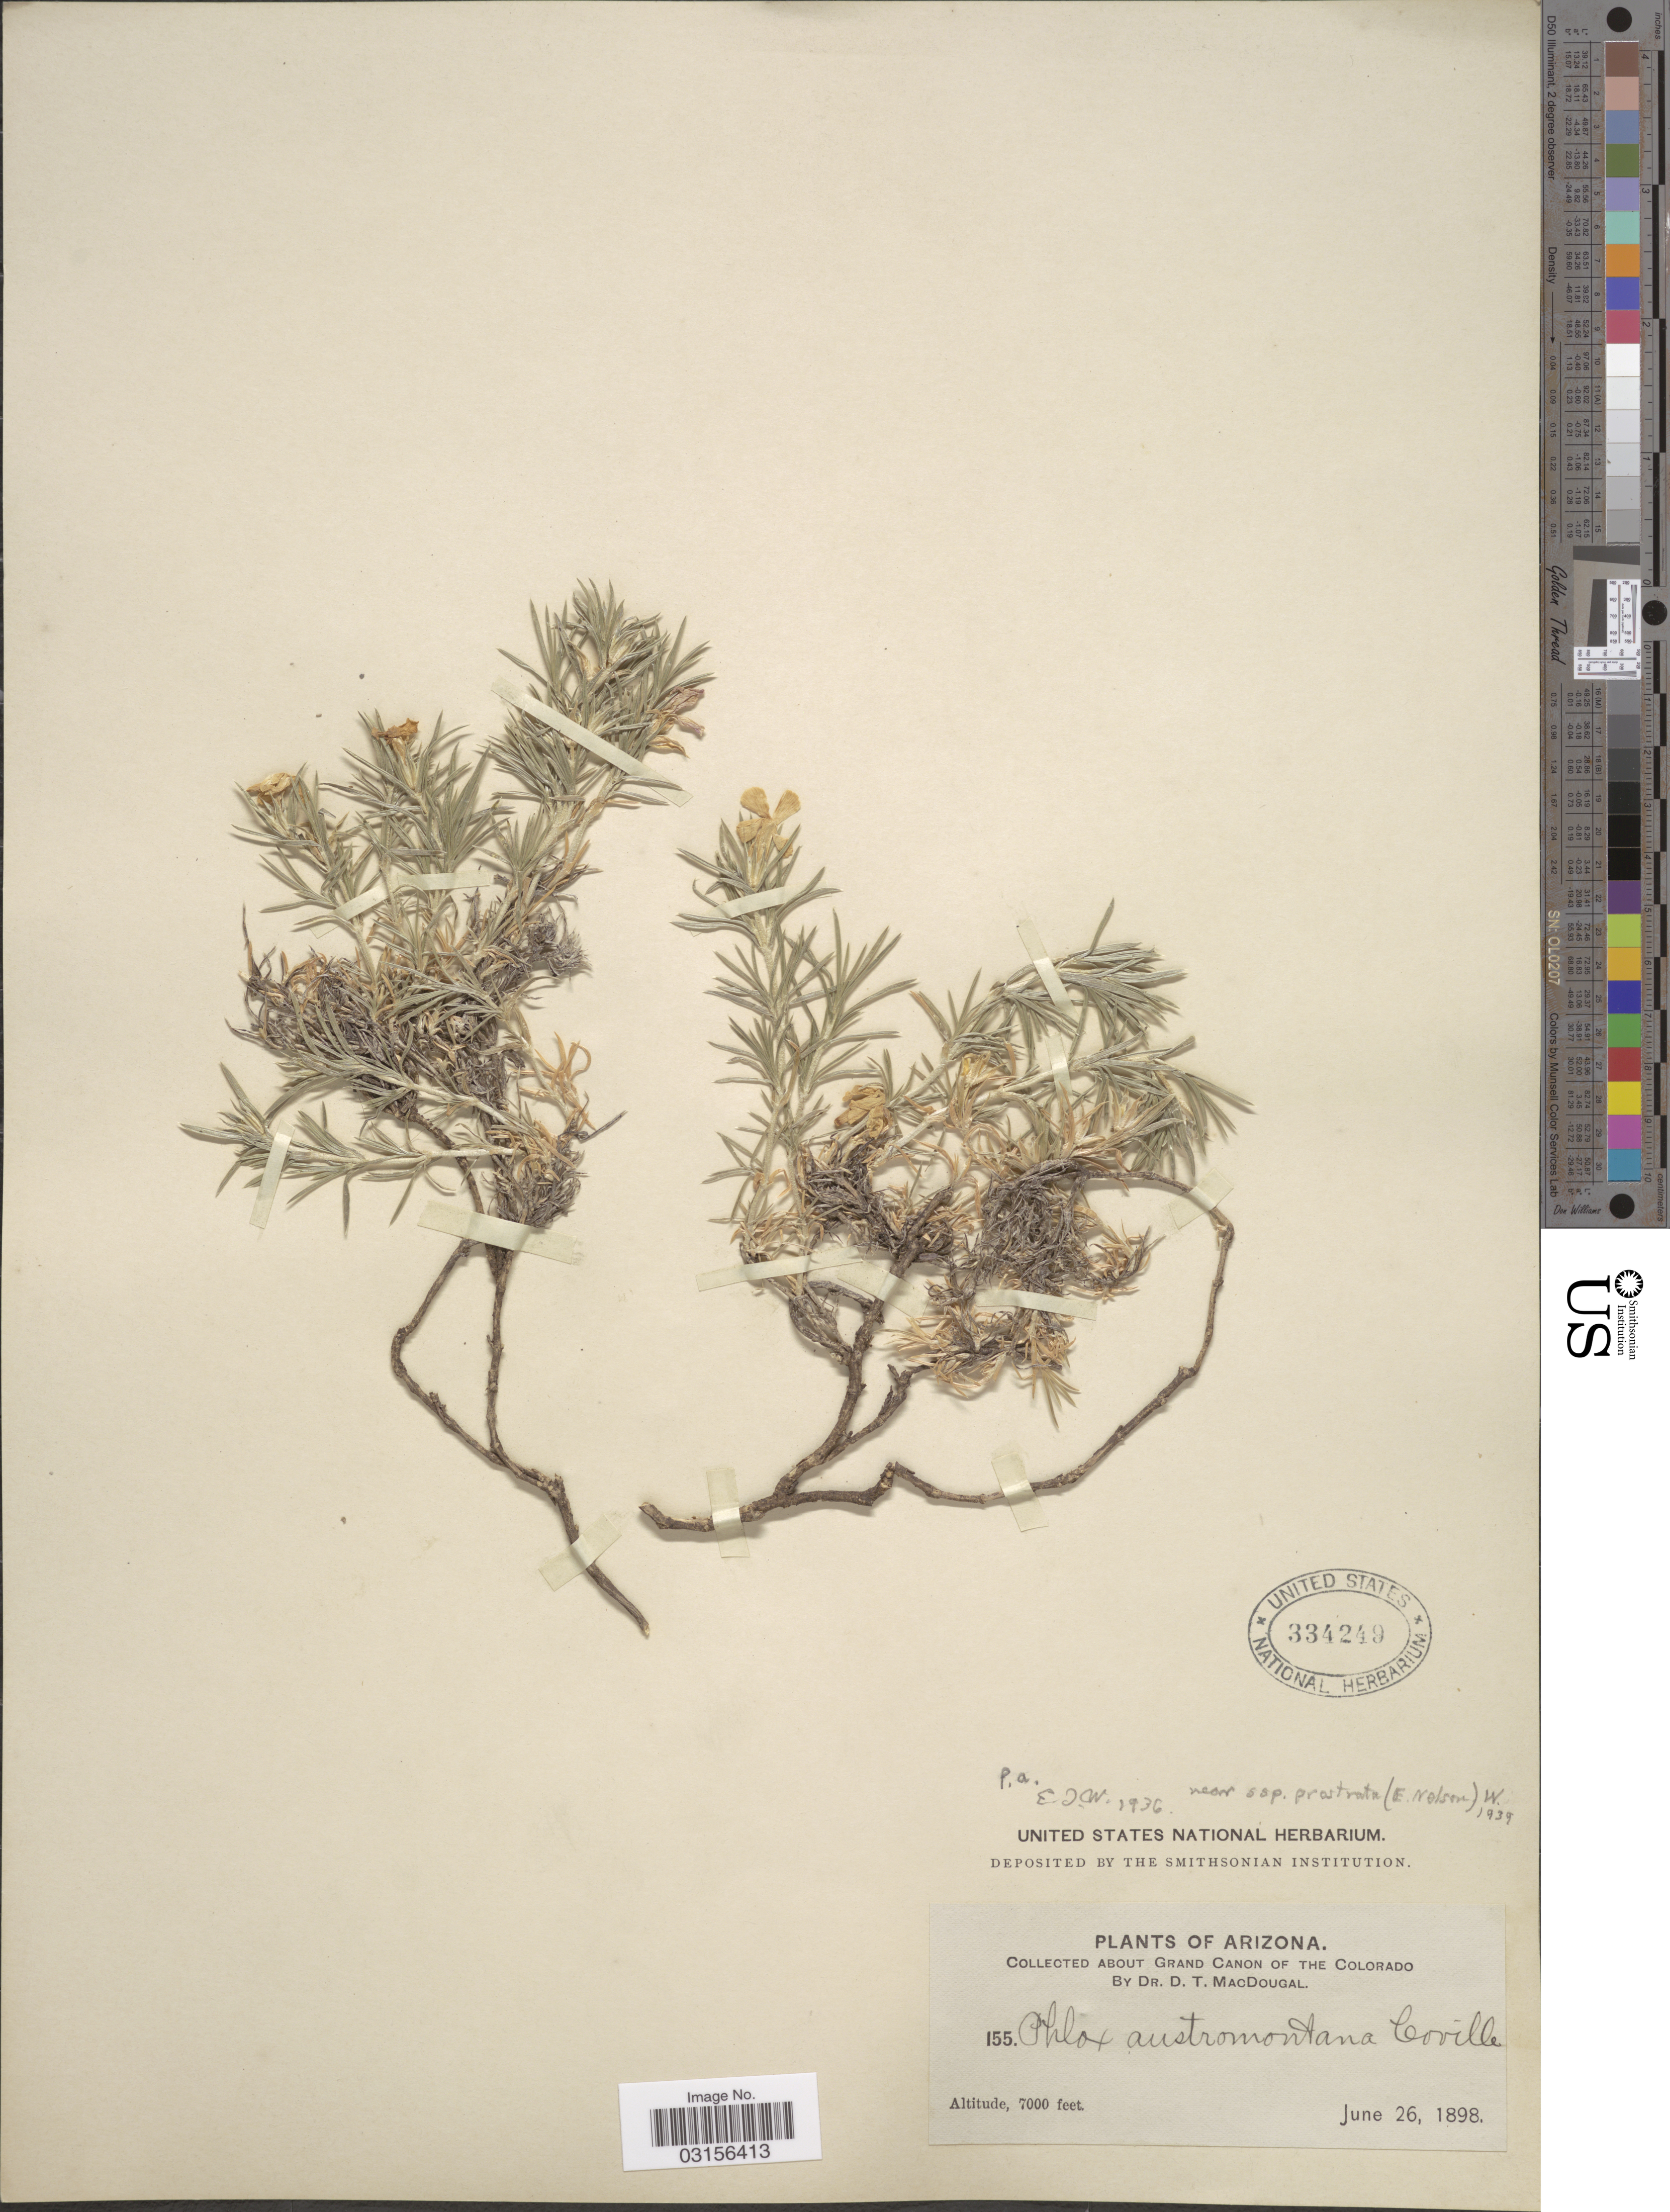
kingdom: Plantae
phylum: Tracheophyta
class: Magnoliopsida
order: Ericales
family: Polemoniaceae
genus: Phlox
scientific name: Phlox austromontana subsp. prostrata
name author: (E.E. Nelson) Wherry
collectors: D. T. MacDougal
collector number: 155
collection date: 1898-06-26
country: United States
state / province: Arizona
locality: About Grand Canon of the Colorado.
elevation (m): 2134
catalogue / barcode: US 334249